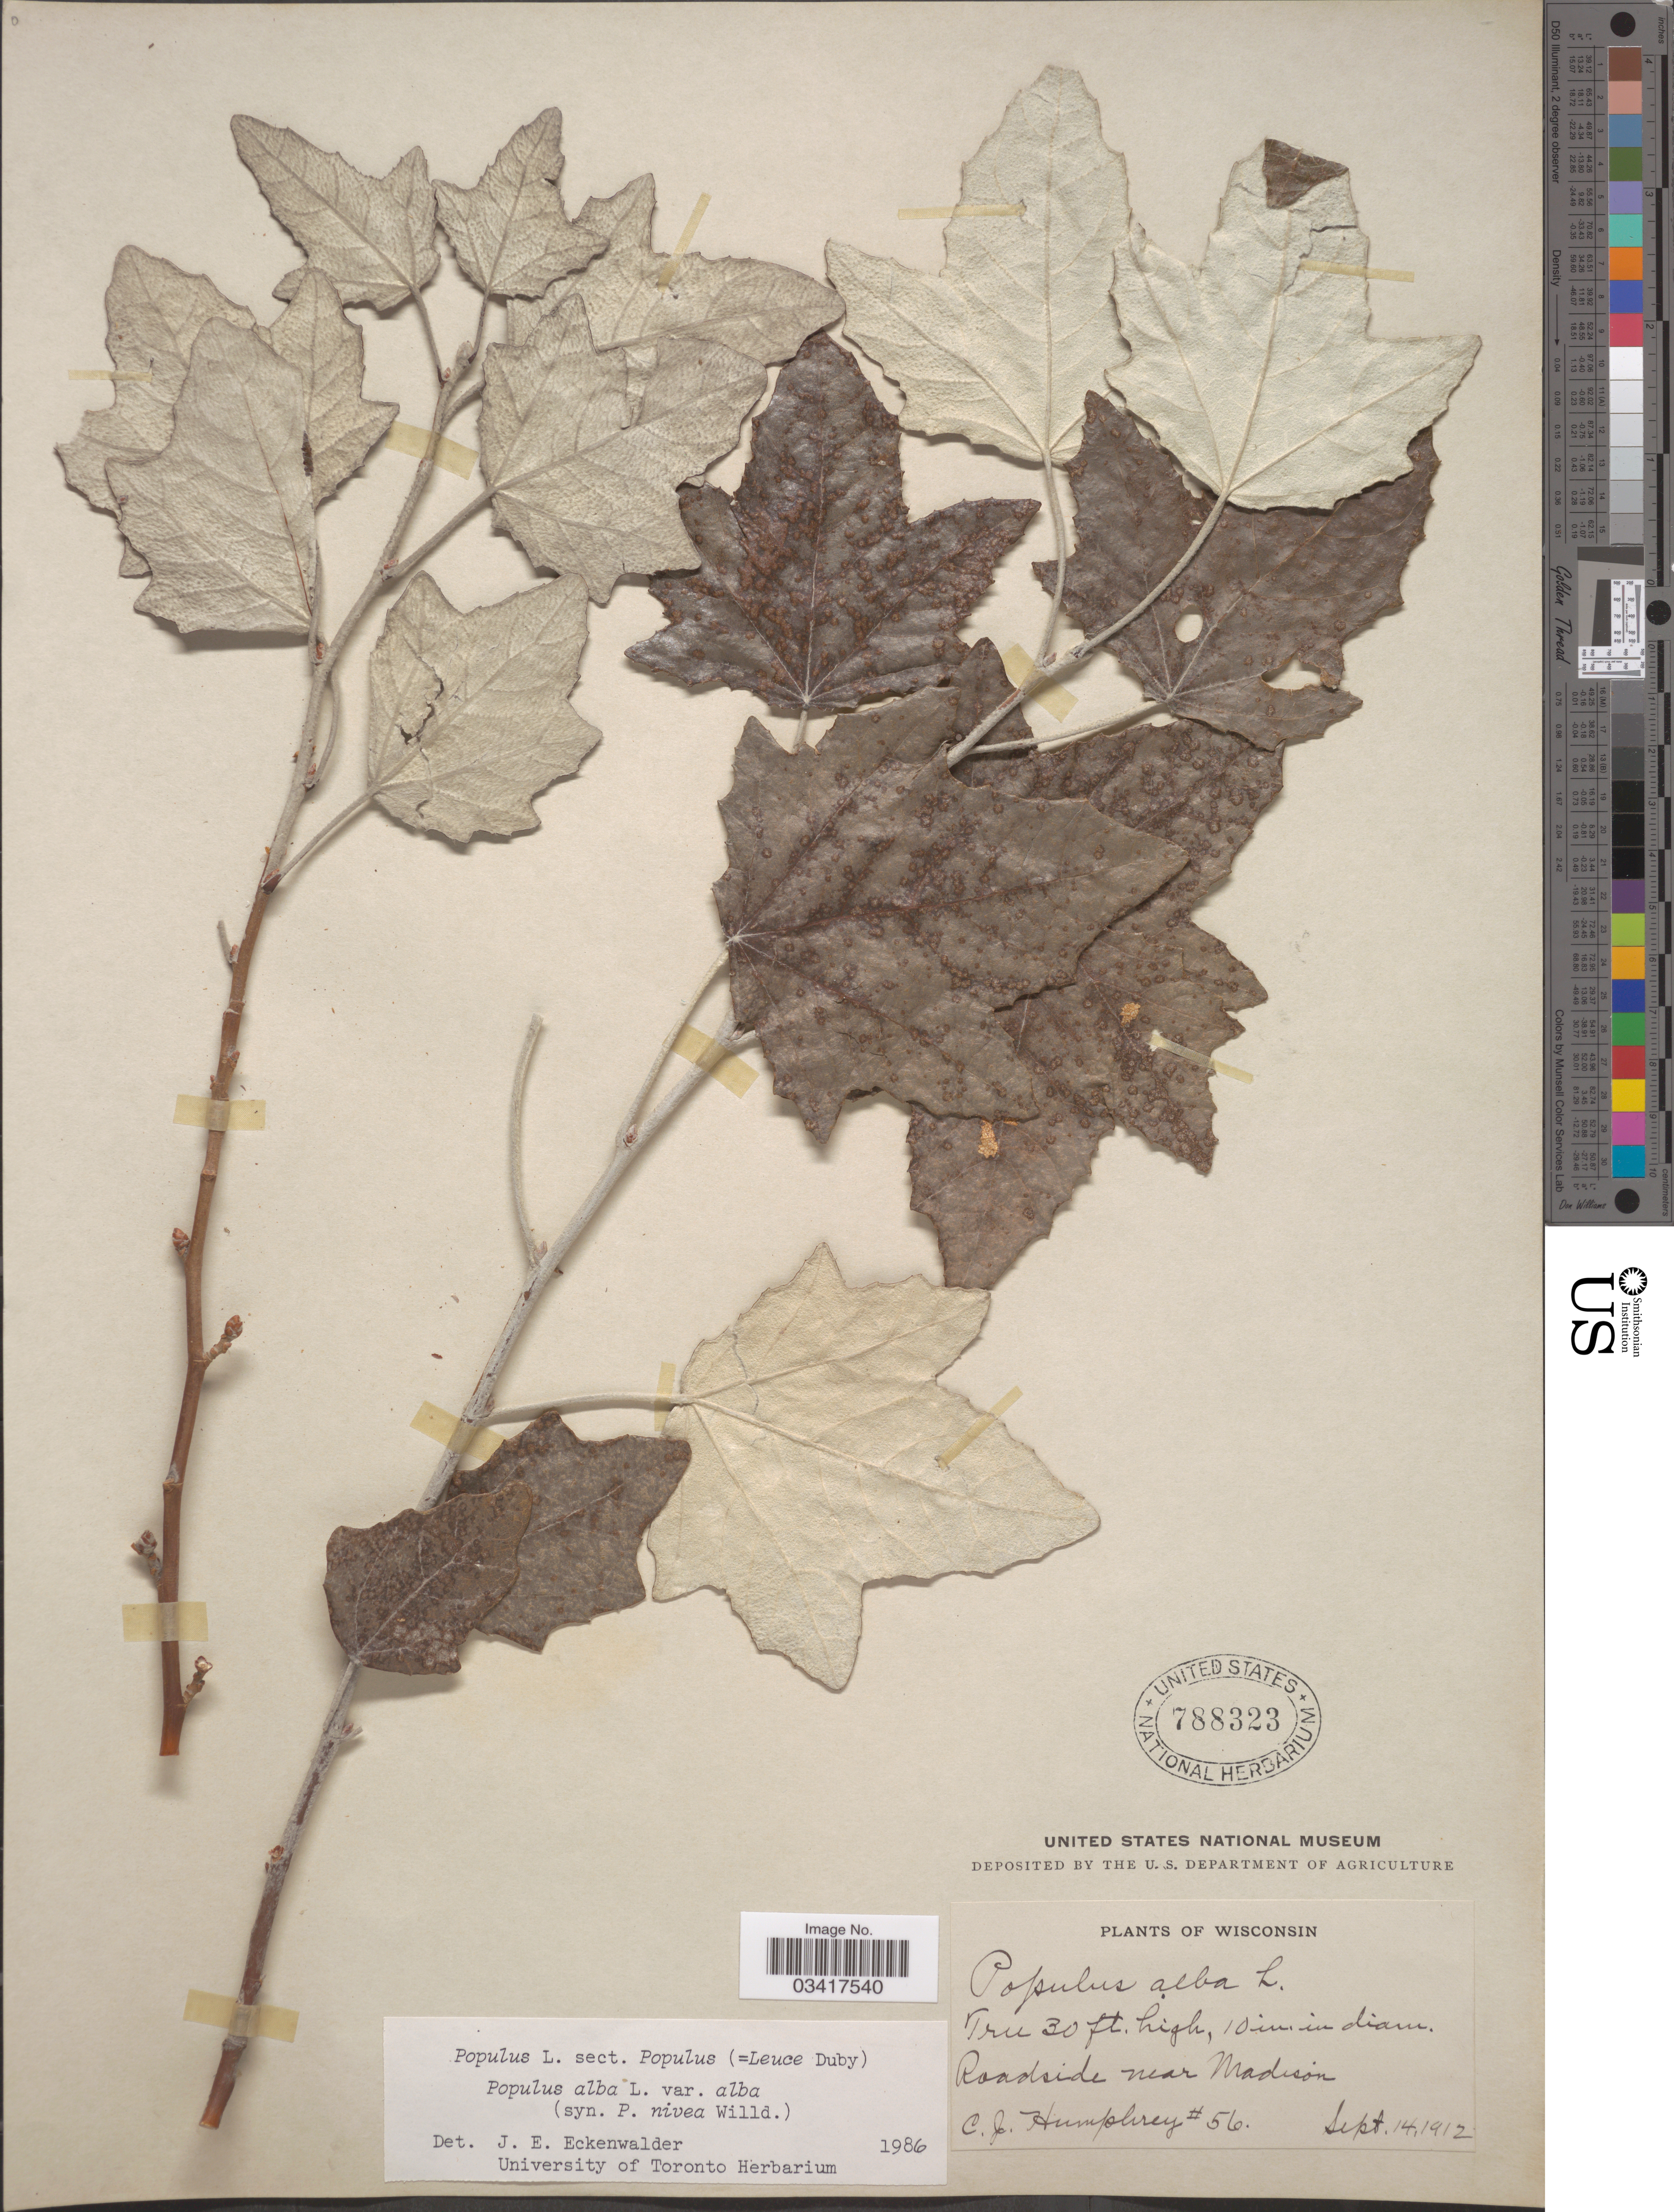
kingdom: Plantae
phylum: Tracheophyta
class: Magnoliopsida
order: Malpighiales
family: Salicaceae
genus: Populus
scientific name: Populus alba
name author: L.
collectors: C. Humphrey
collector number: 56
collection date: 1912-09-14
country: United States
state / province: Wisconsin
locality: Roadside near Madison.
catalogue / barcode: US 788323